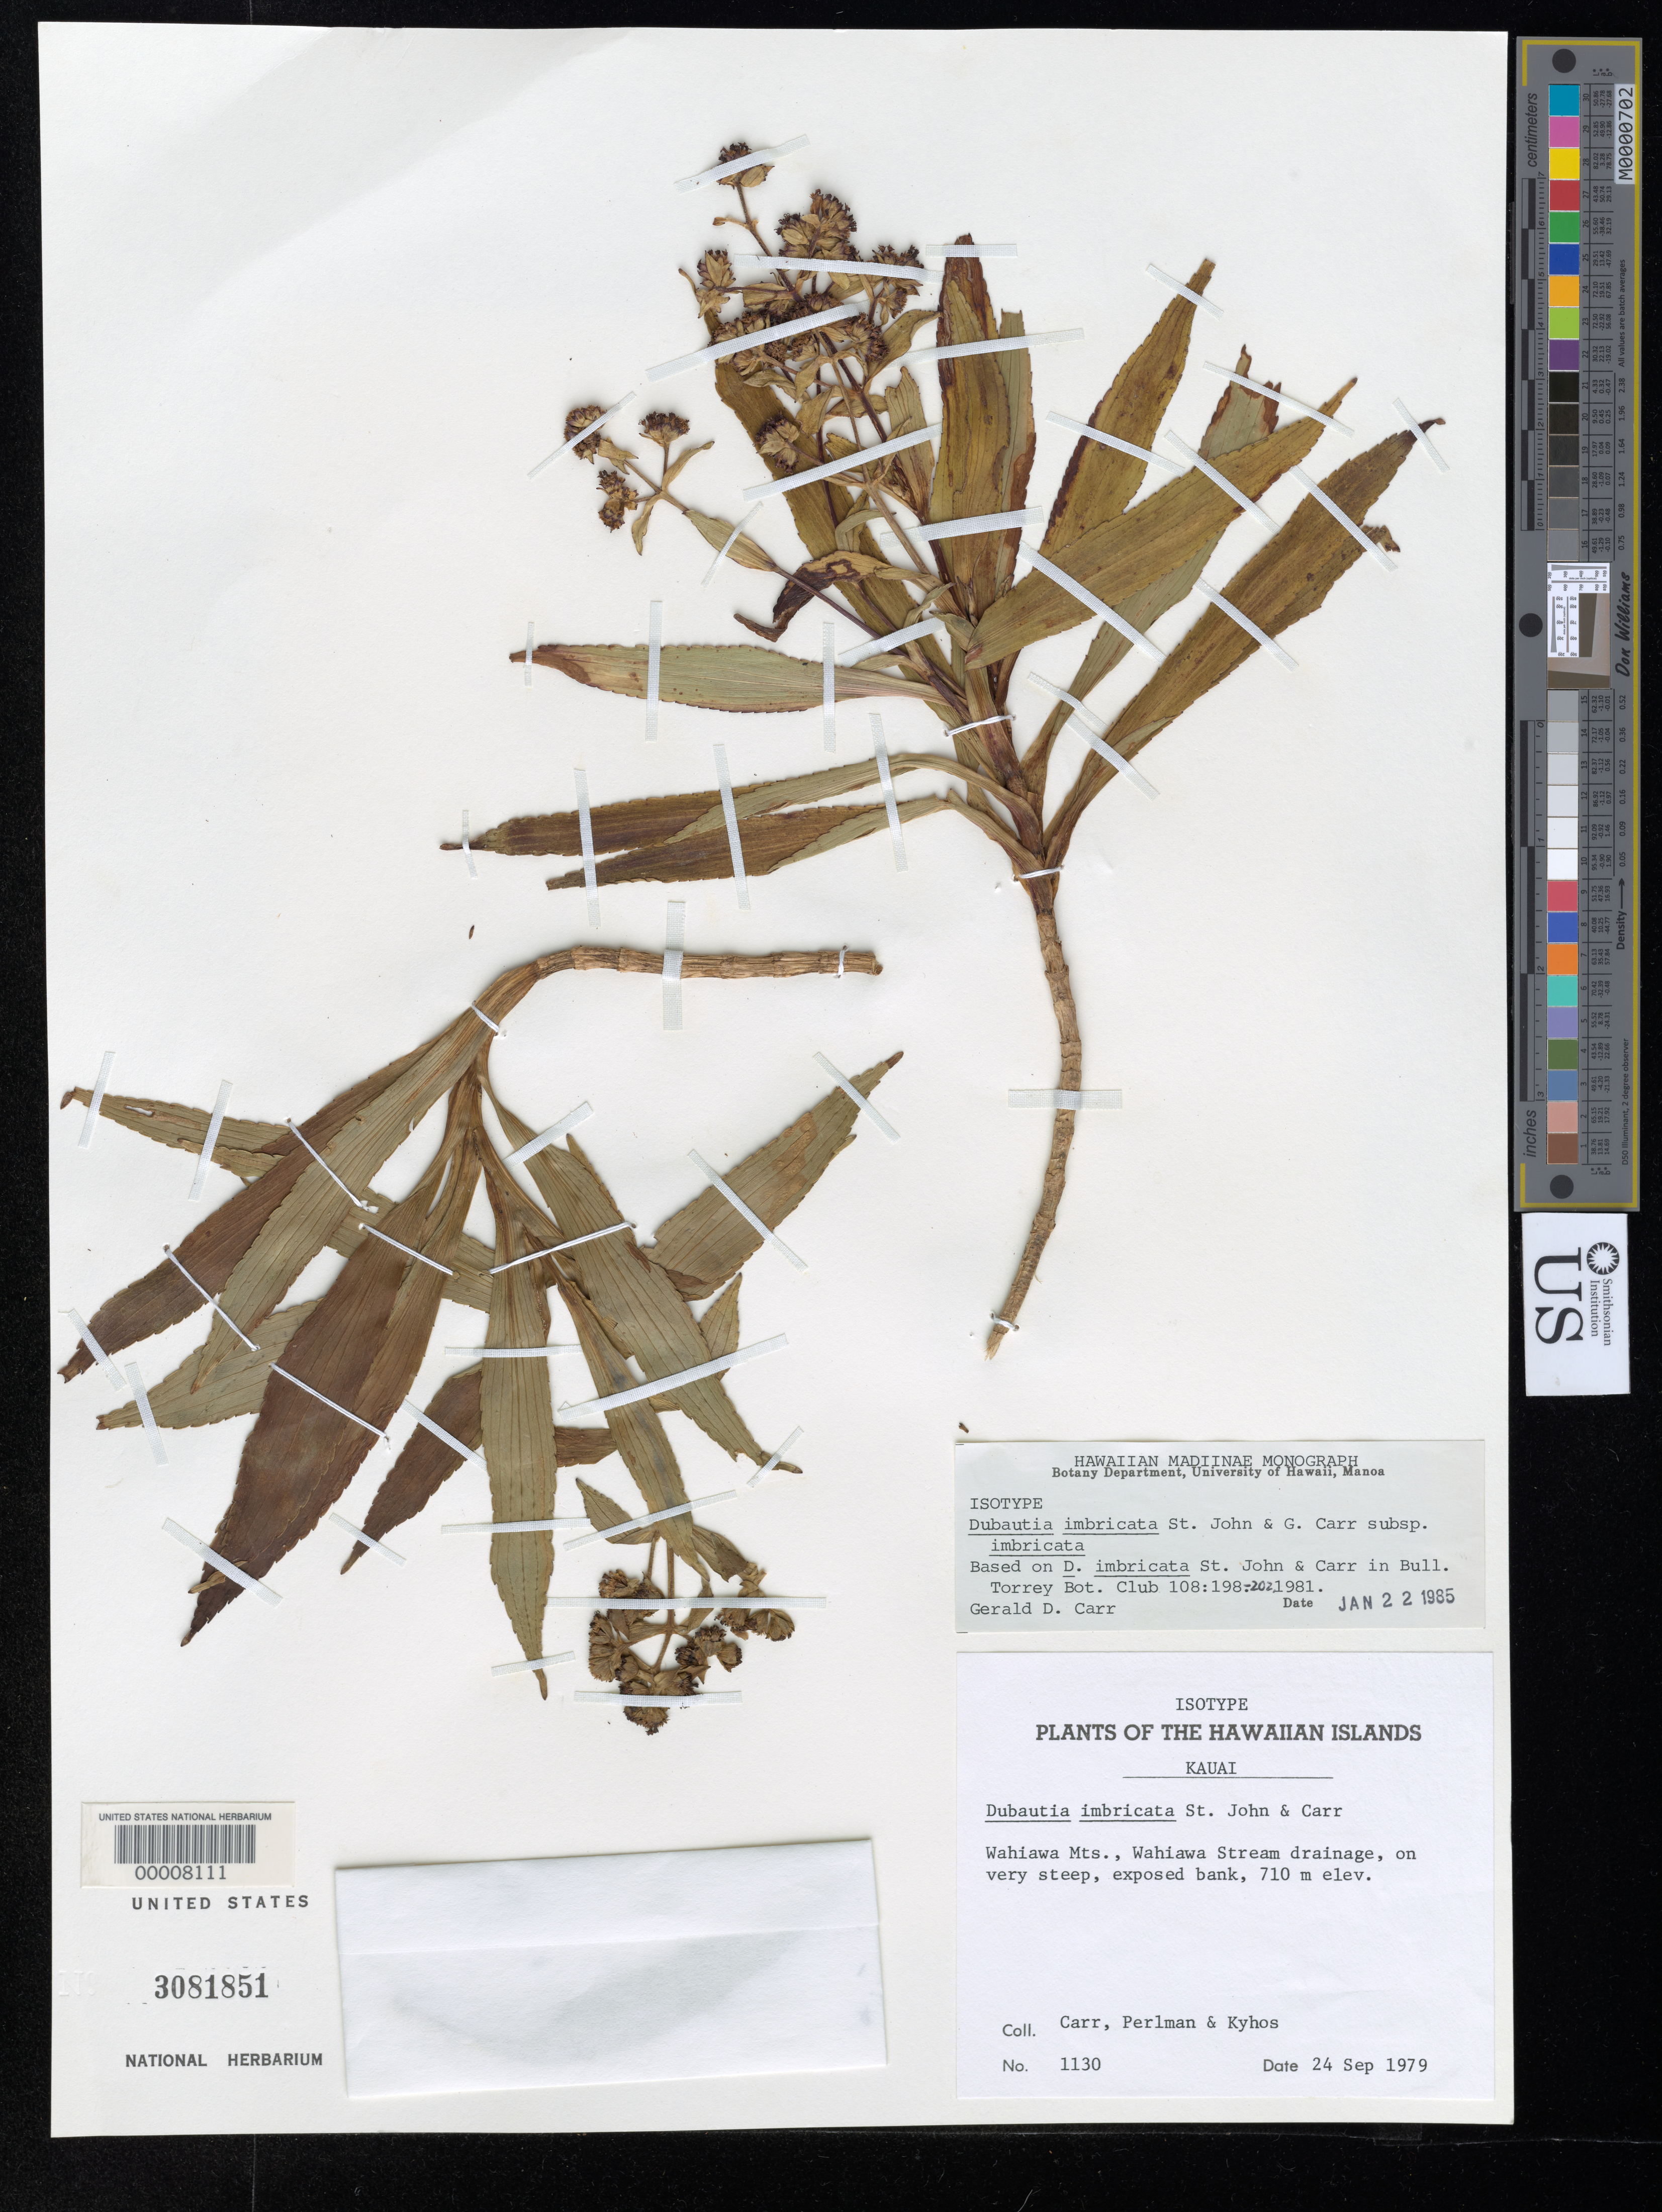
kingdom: Plantae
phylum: Tracheophyta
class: Magnoliopsida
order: Asterales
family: Asteraceae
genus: Dubautia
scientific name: Dubautia imbricata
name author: H. St. John & G.D. Carr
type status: Isotype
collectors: G. D. Carr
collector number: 1130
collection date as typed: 24 Sep 1979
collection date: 1979-09-24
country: United States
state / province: Hawaii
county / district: Kauai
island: Kaua'i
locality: Wahiawa Mts.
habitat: on very steep, exposed bank.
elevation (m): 710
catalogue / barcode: US 3081851